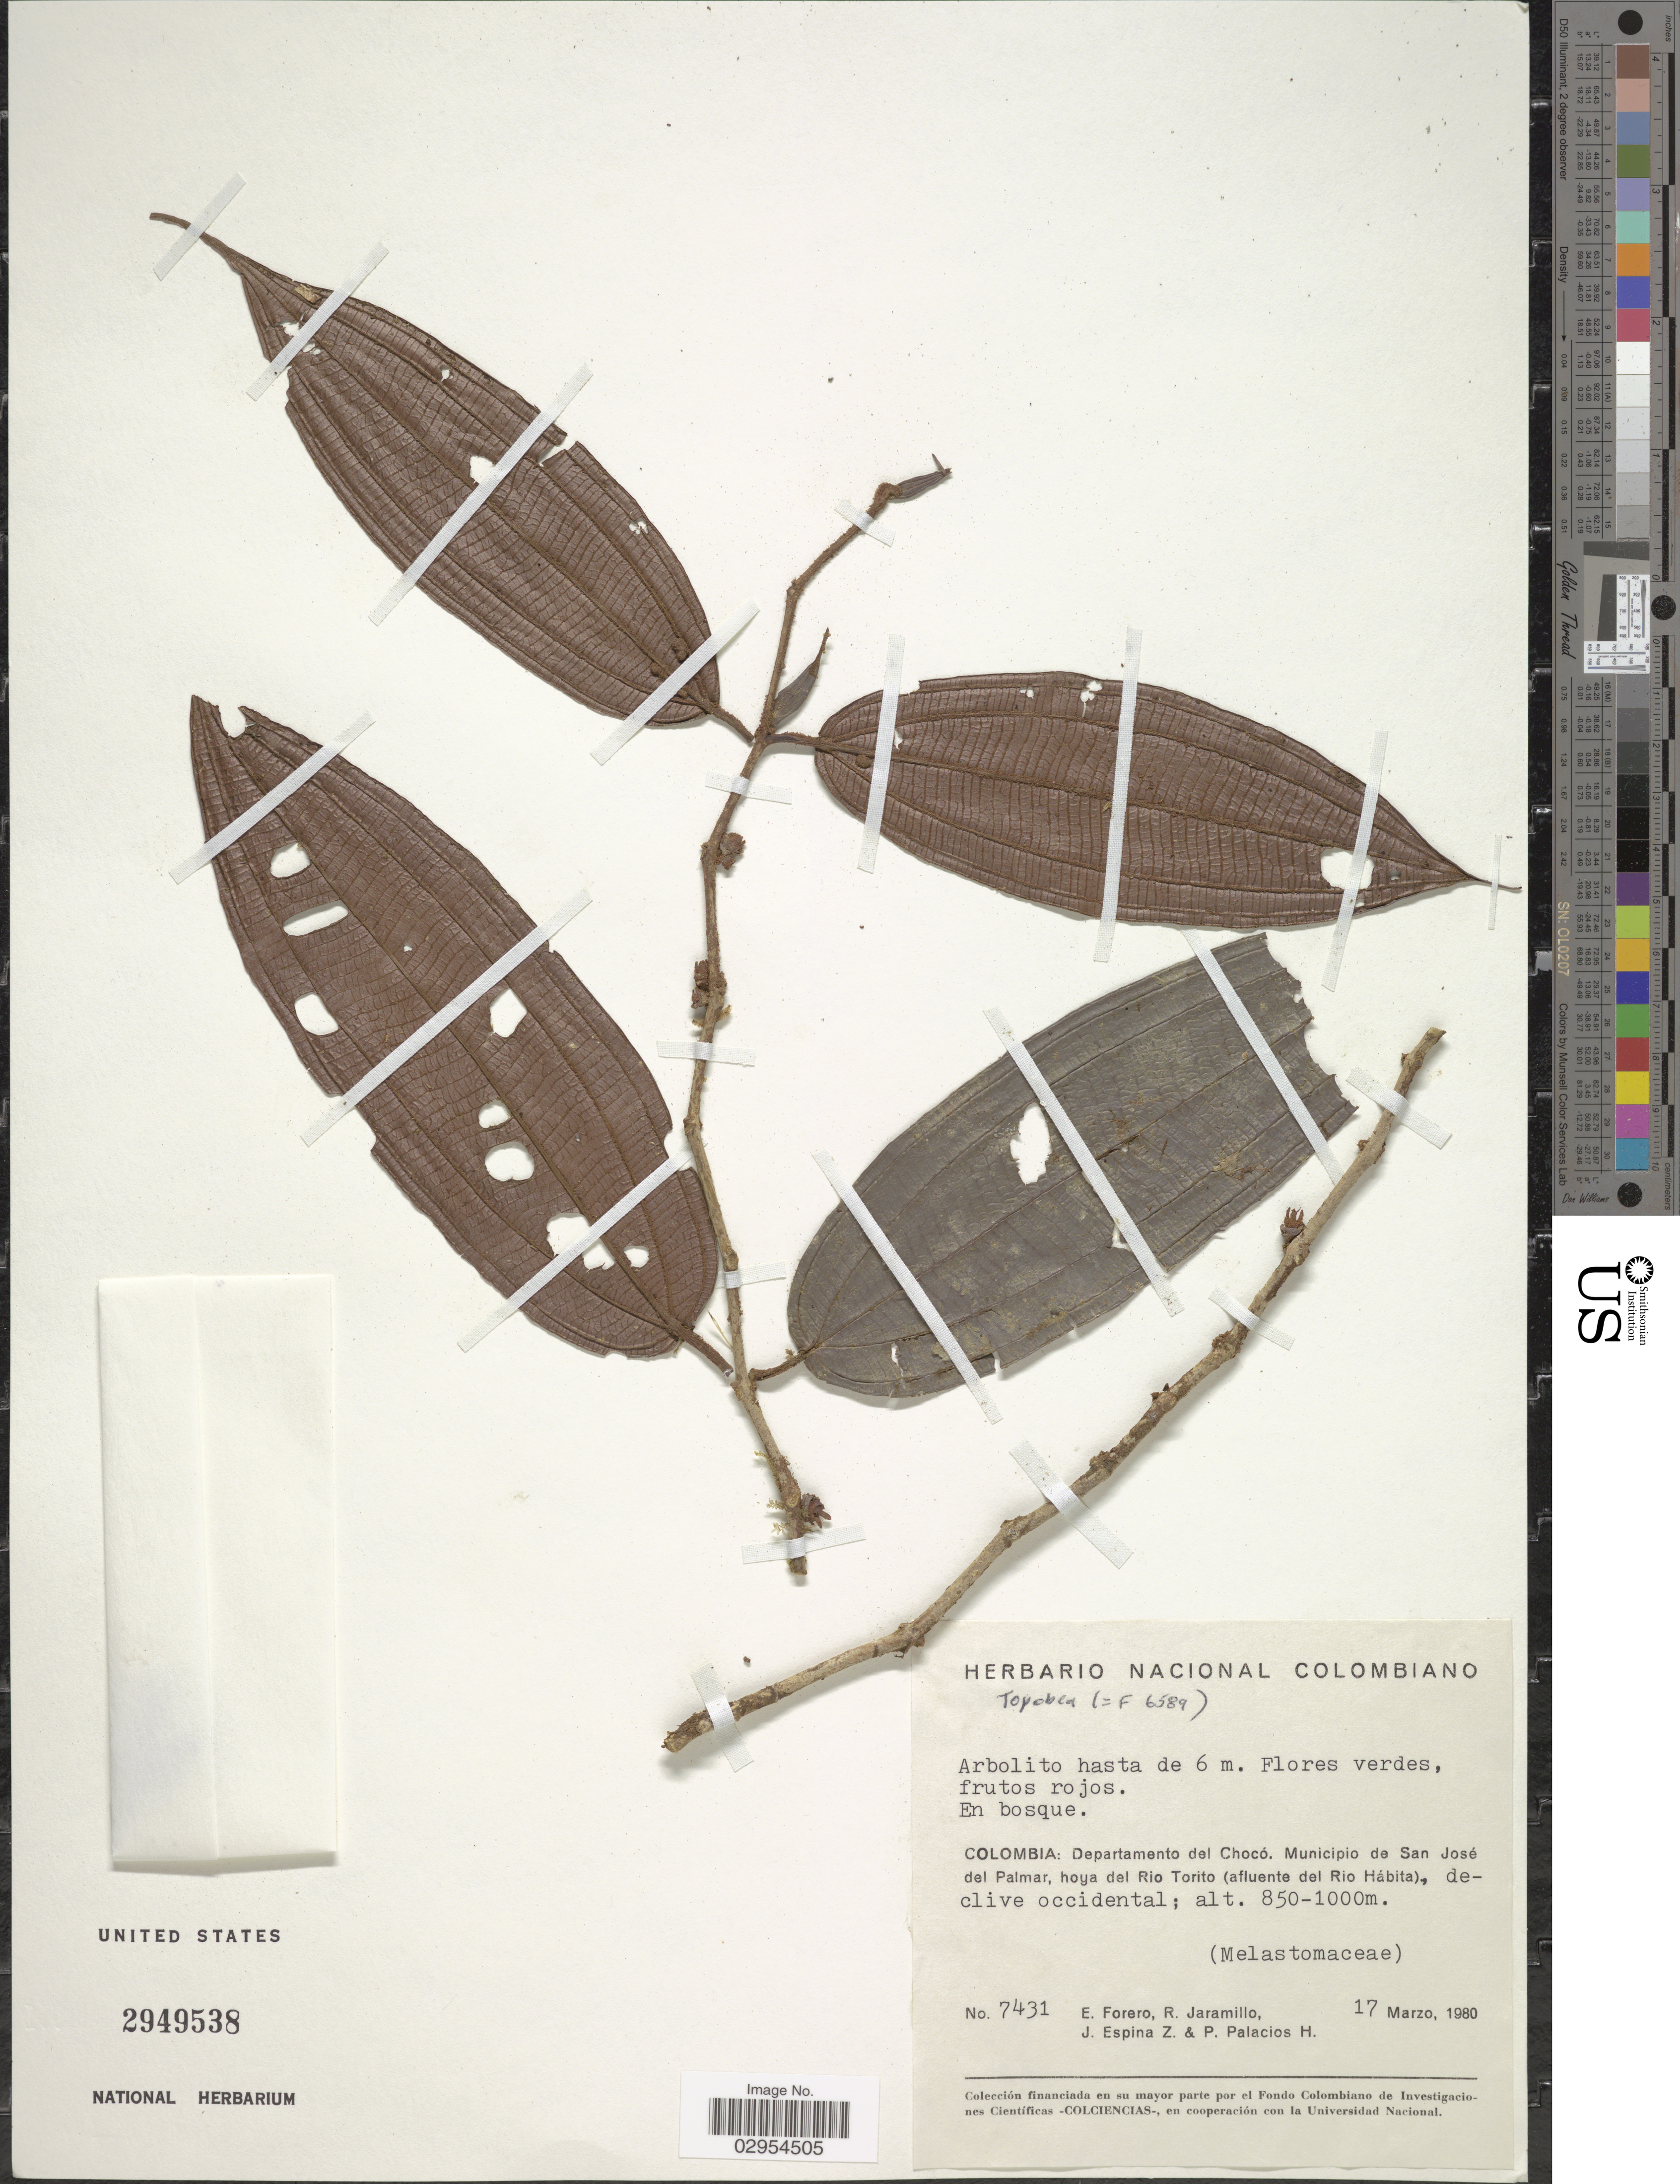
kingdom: Plantae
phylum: Tracheophyta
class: Magnoliopsida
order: Myrtales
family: Melastomataceae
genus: Topobea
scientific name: Topobea sp.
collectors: E. Forero, R. Jaramillo, J. Espina Z. & P. Palacios H.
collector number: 7431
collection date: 1980-03-17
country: Colombia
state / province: Chocó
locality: Departamento del Chocó. Municipio de San José del Palmar, hoya del Rio Torito (afluente del Rio Hábita), declive occidental.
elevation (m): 850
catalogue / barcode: US 2949538